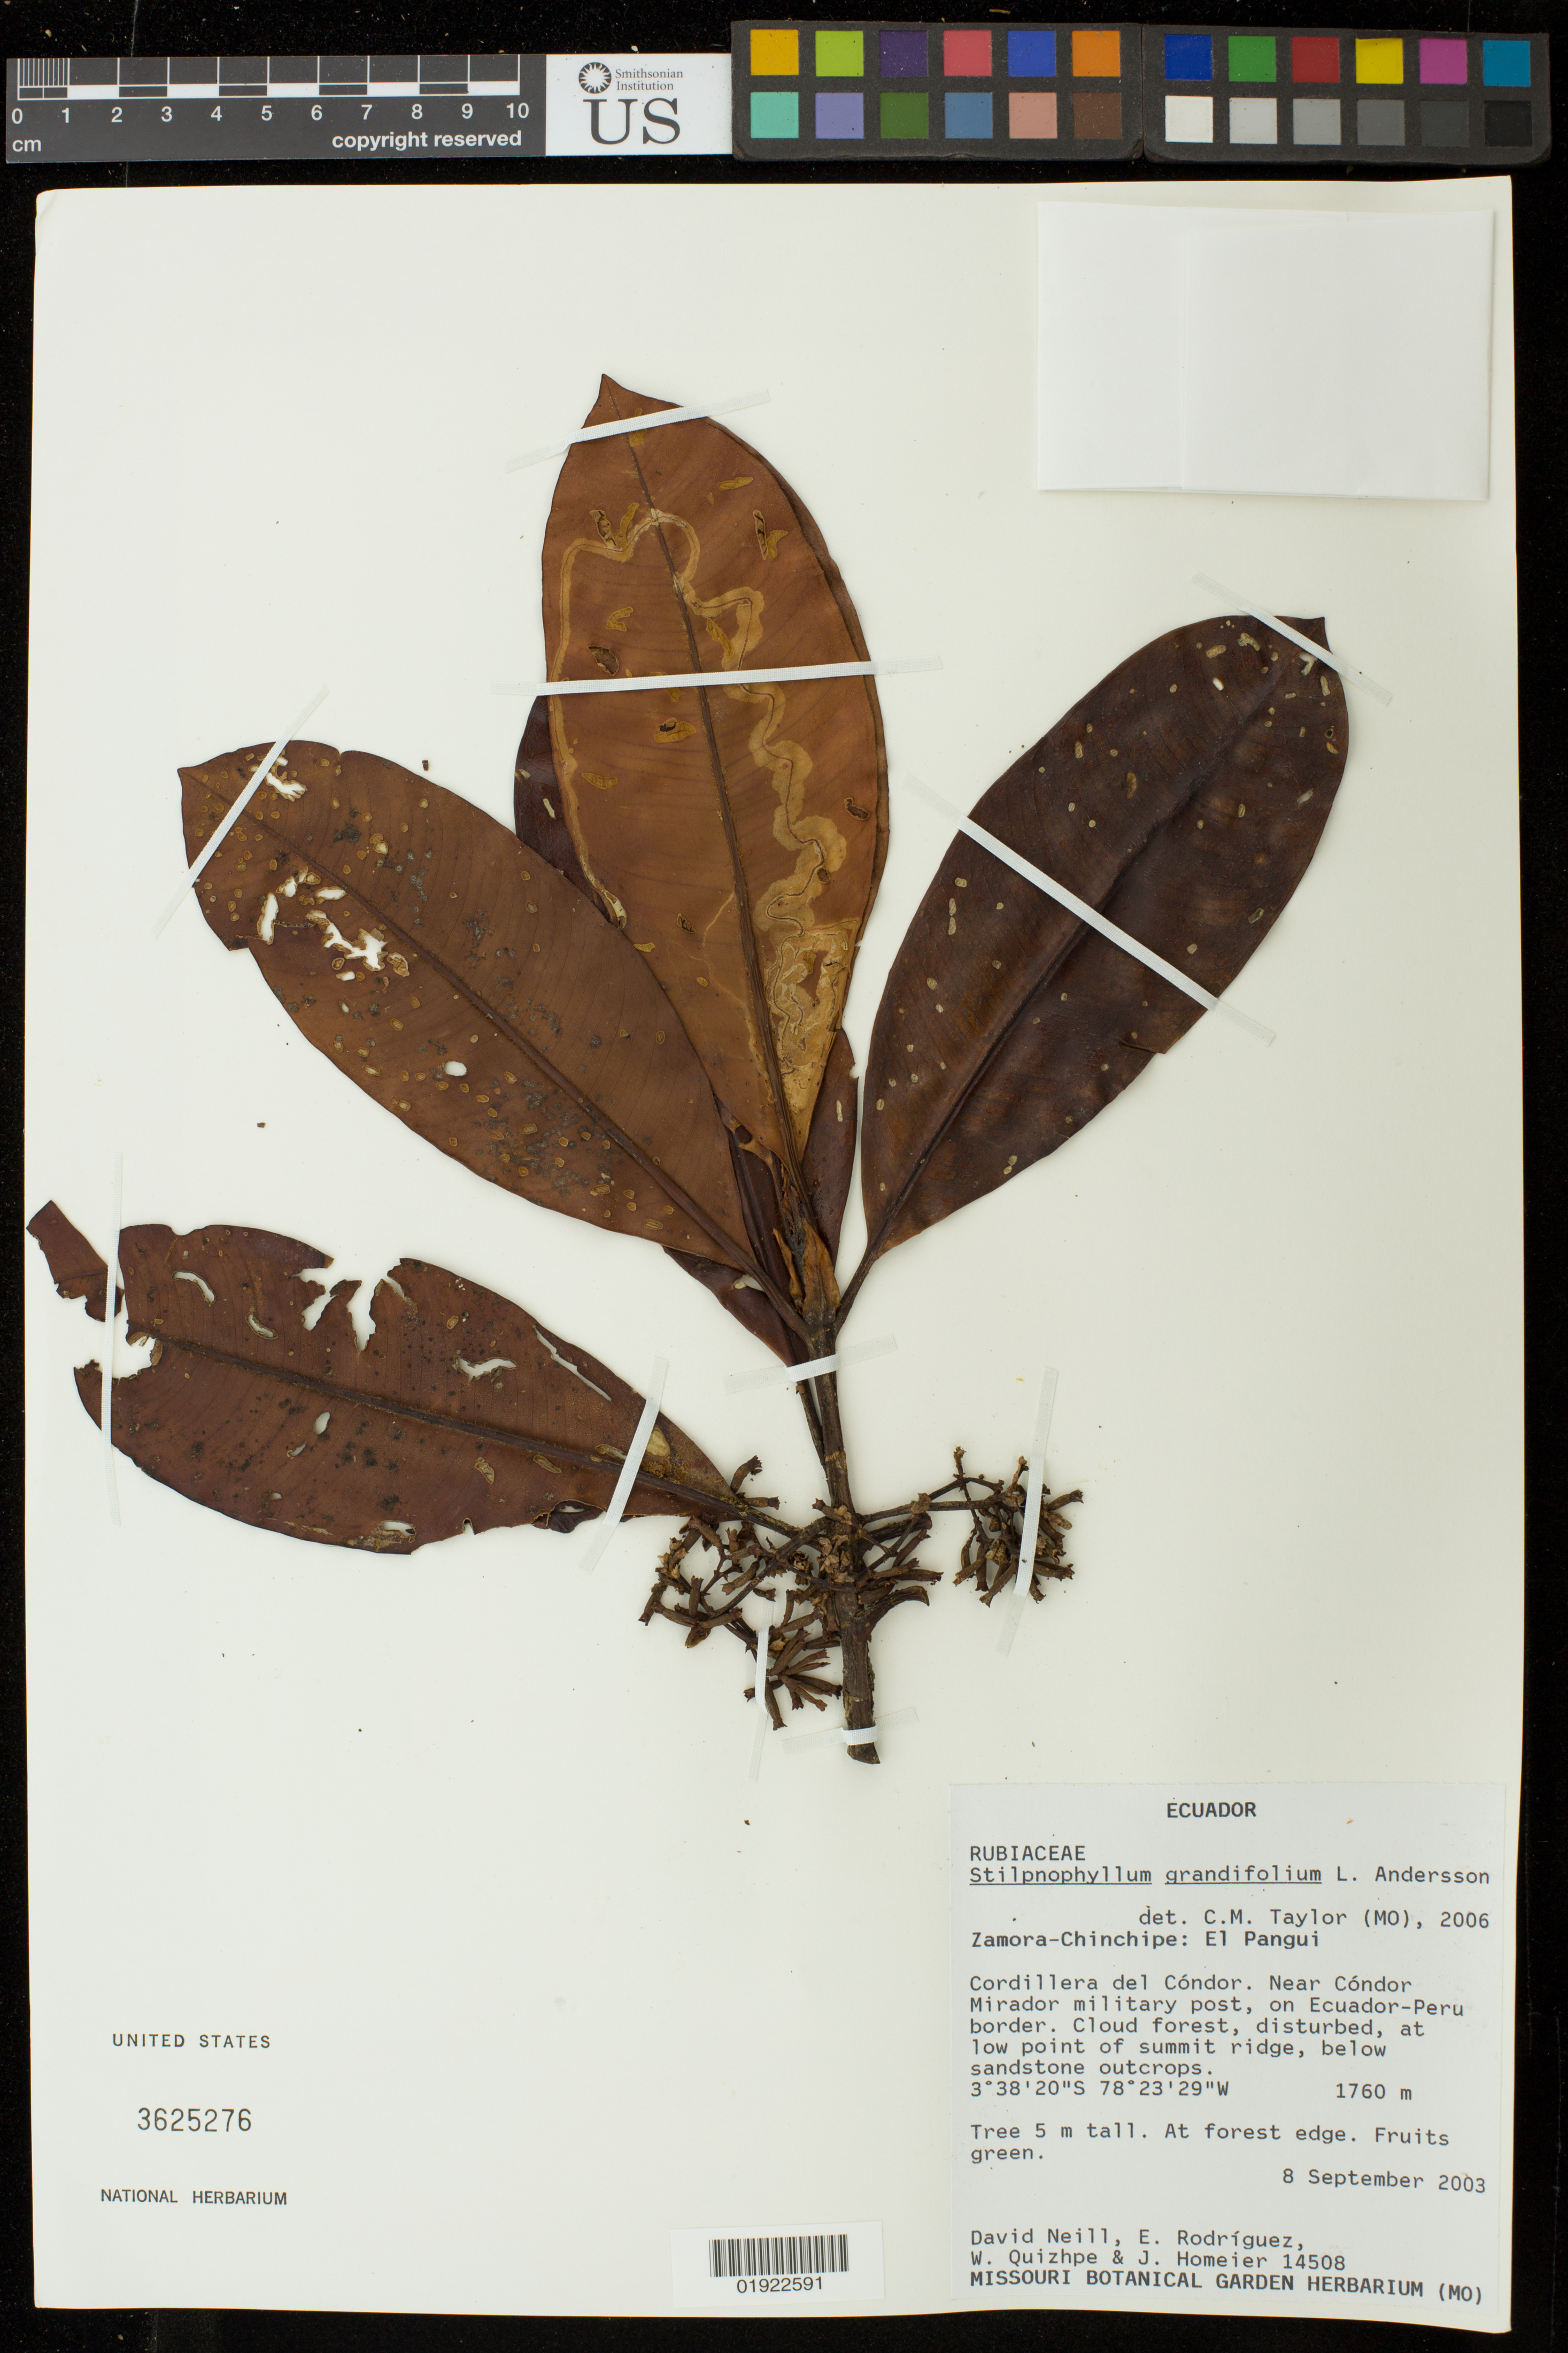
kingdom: Plantae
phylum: Tracheophyta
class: Magnoliopsida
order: Gentianales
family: Rubiaceae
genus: Stilpnophyllum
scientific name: Stilpnophyllum grandifolium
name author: L. Andersson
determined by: Taylor, Charlotte M.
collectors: D. Neill, E. Rodriguez, W. Quizhpe & J. Homeier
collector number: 14508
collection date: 2003-09-08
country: Ecuador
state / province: Zamora-Chinchipe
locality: El Pangui. Cordillera del Condor. Near Condor Mirador military post, on Ecuador-Peru border.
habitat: Cloud forest, disturbed, at low point of summit ridge, below sandstone outcrops.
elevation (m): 1760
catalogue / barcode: US 3625276